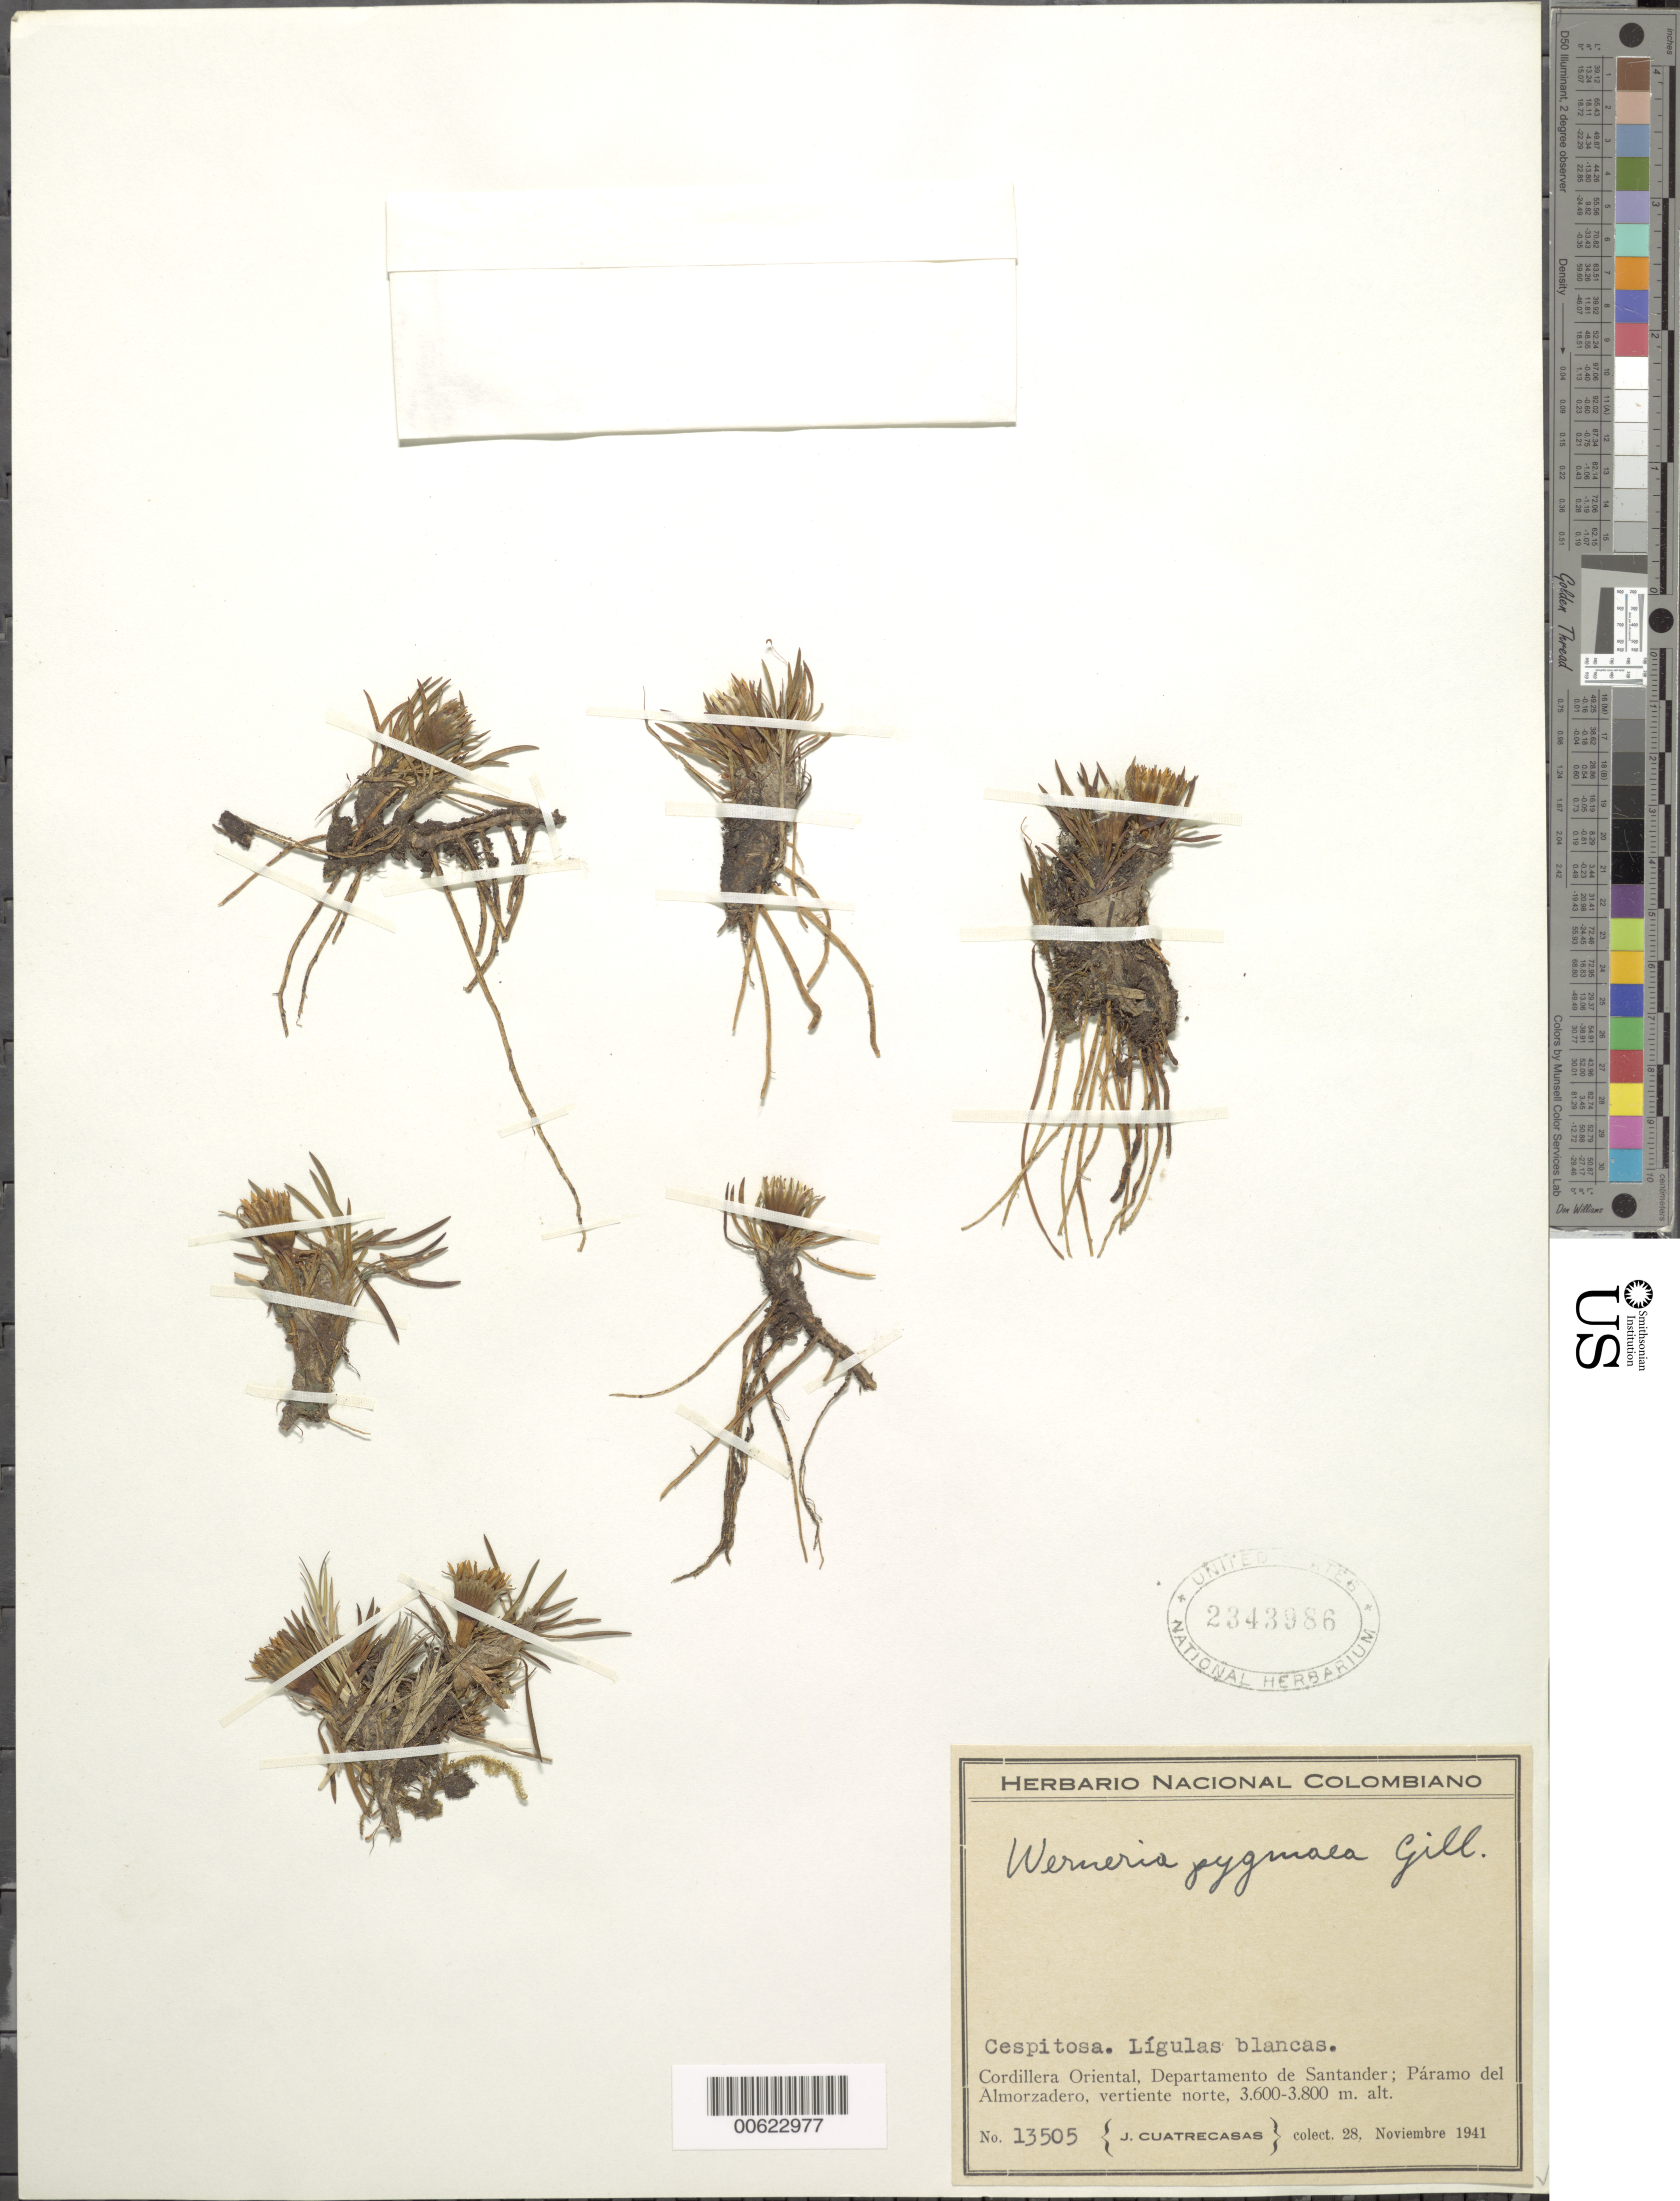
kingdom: Plantae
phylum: Tracheophyta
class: Magnoliopsida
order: Asterales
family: Asteraceae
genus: Werneria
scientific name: Werneria pygmaea complex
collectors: J. Cuatrecasas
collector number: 13505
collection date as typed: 28-Nov-41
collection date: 1941-11-28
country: Colombia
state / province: Santander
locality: Páramo del Almorzadero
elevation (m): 3600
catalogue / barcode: US 2343986